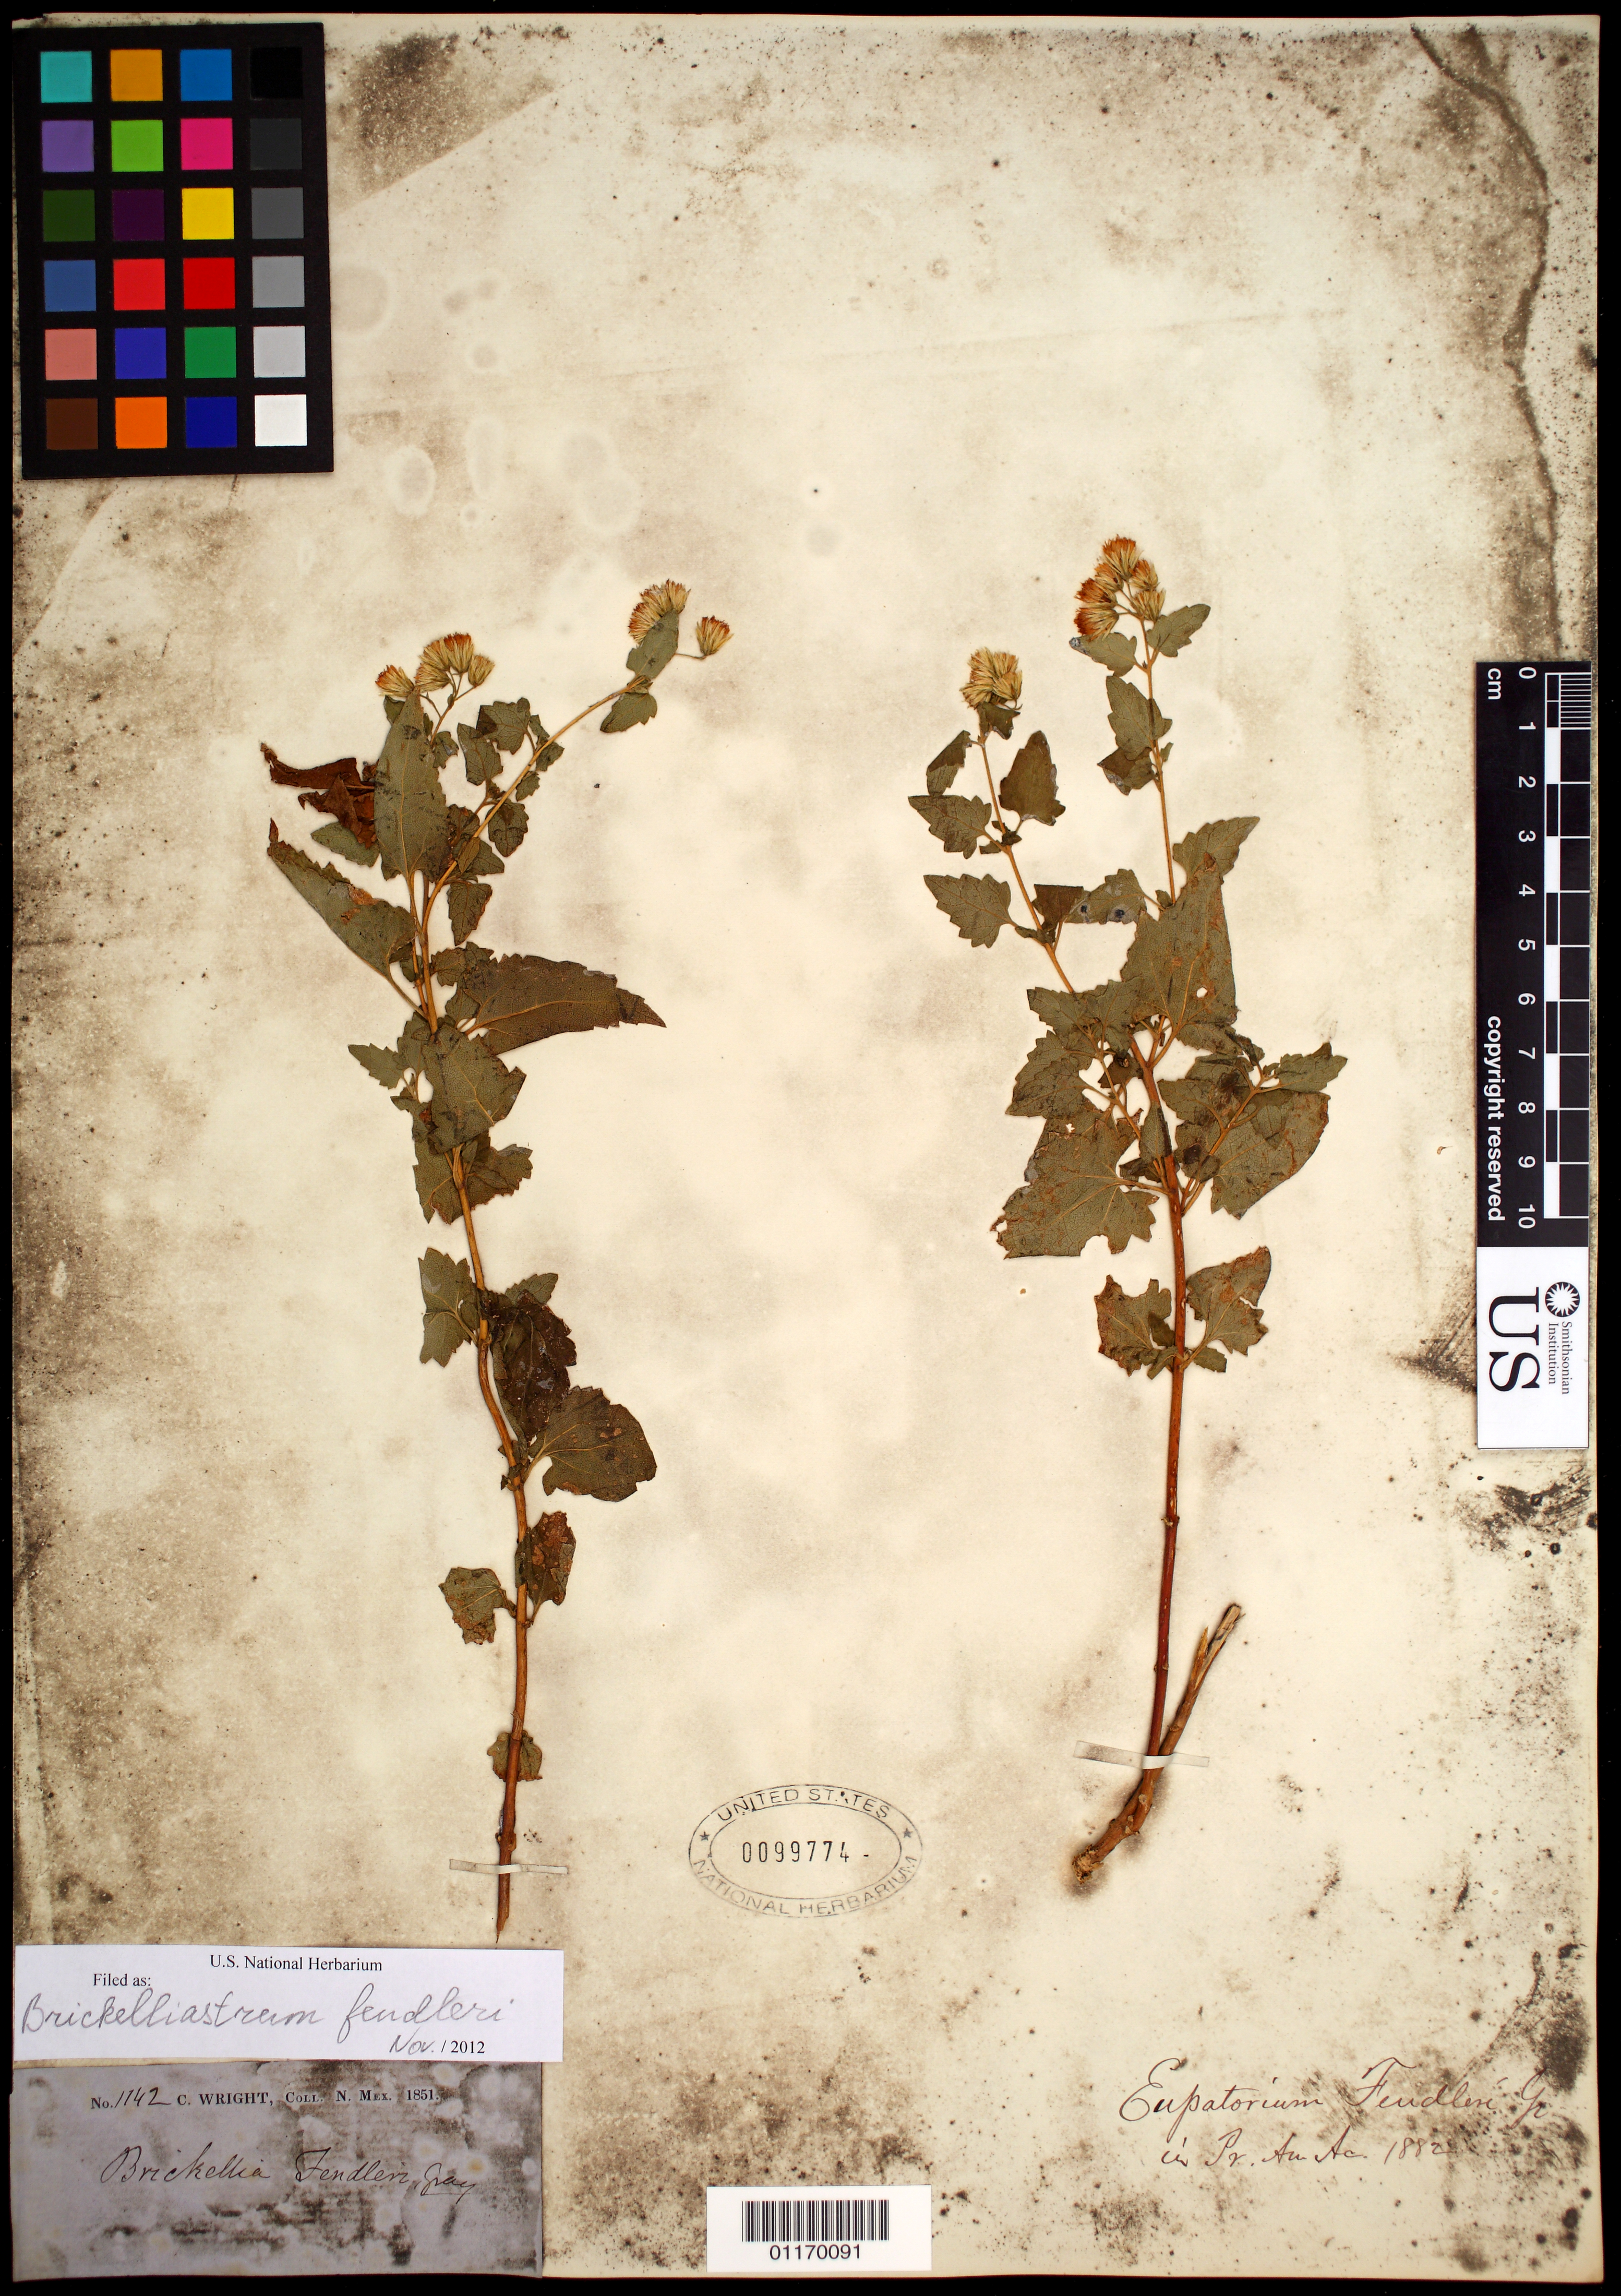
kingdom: Plantae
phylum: Tracheophyta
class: Magnoliopsida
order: Asterales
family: Asteraceae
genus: Brickelliastrum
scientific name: Brickelliastrum fendleri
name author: (A. Gray) R.M. King & H. Rob.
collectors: C. Wright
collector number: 1142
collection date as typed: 1851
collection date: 1851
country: United States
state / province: New Mexico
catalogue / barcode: US 99774